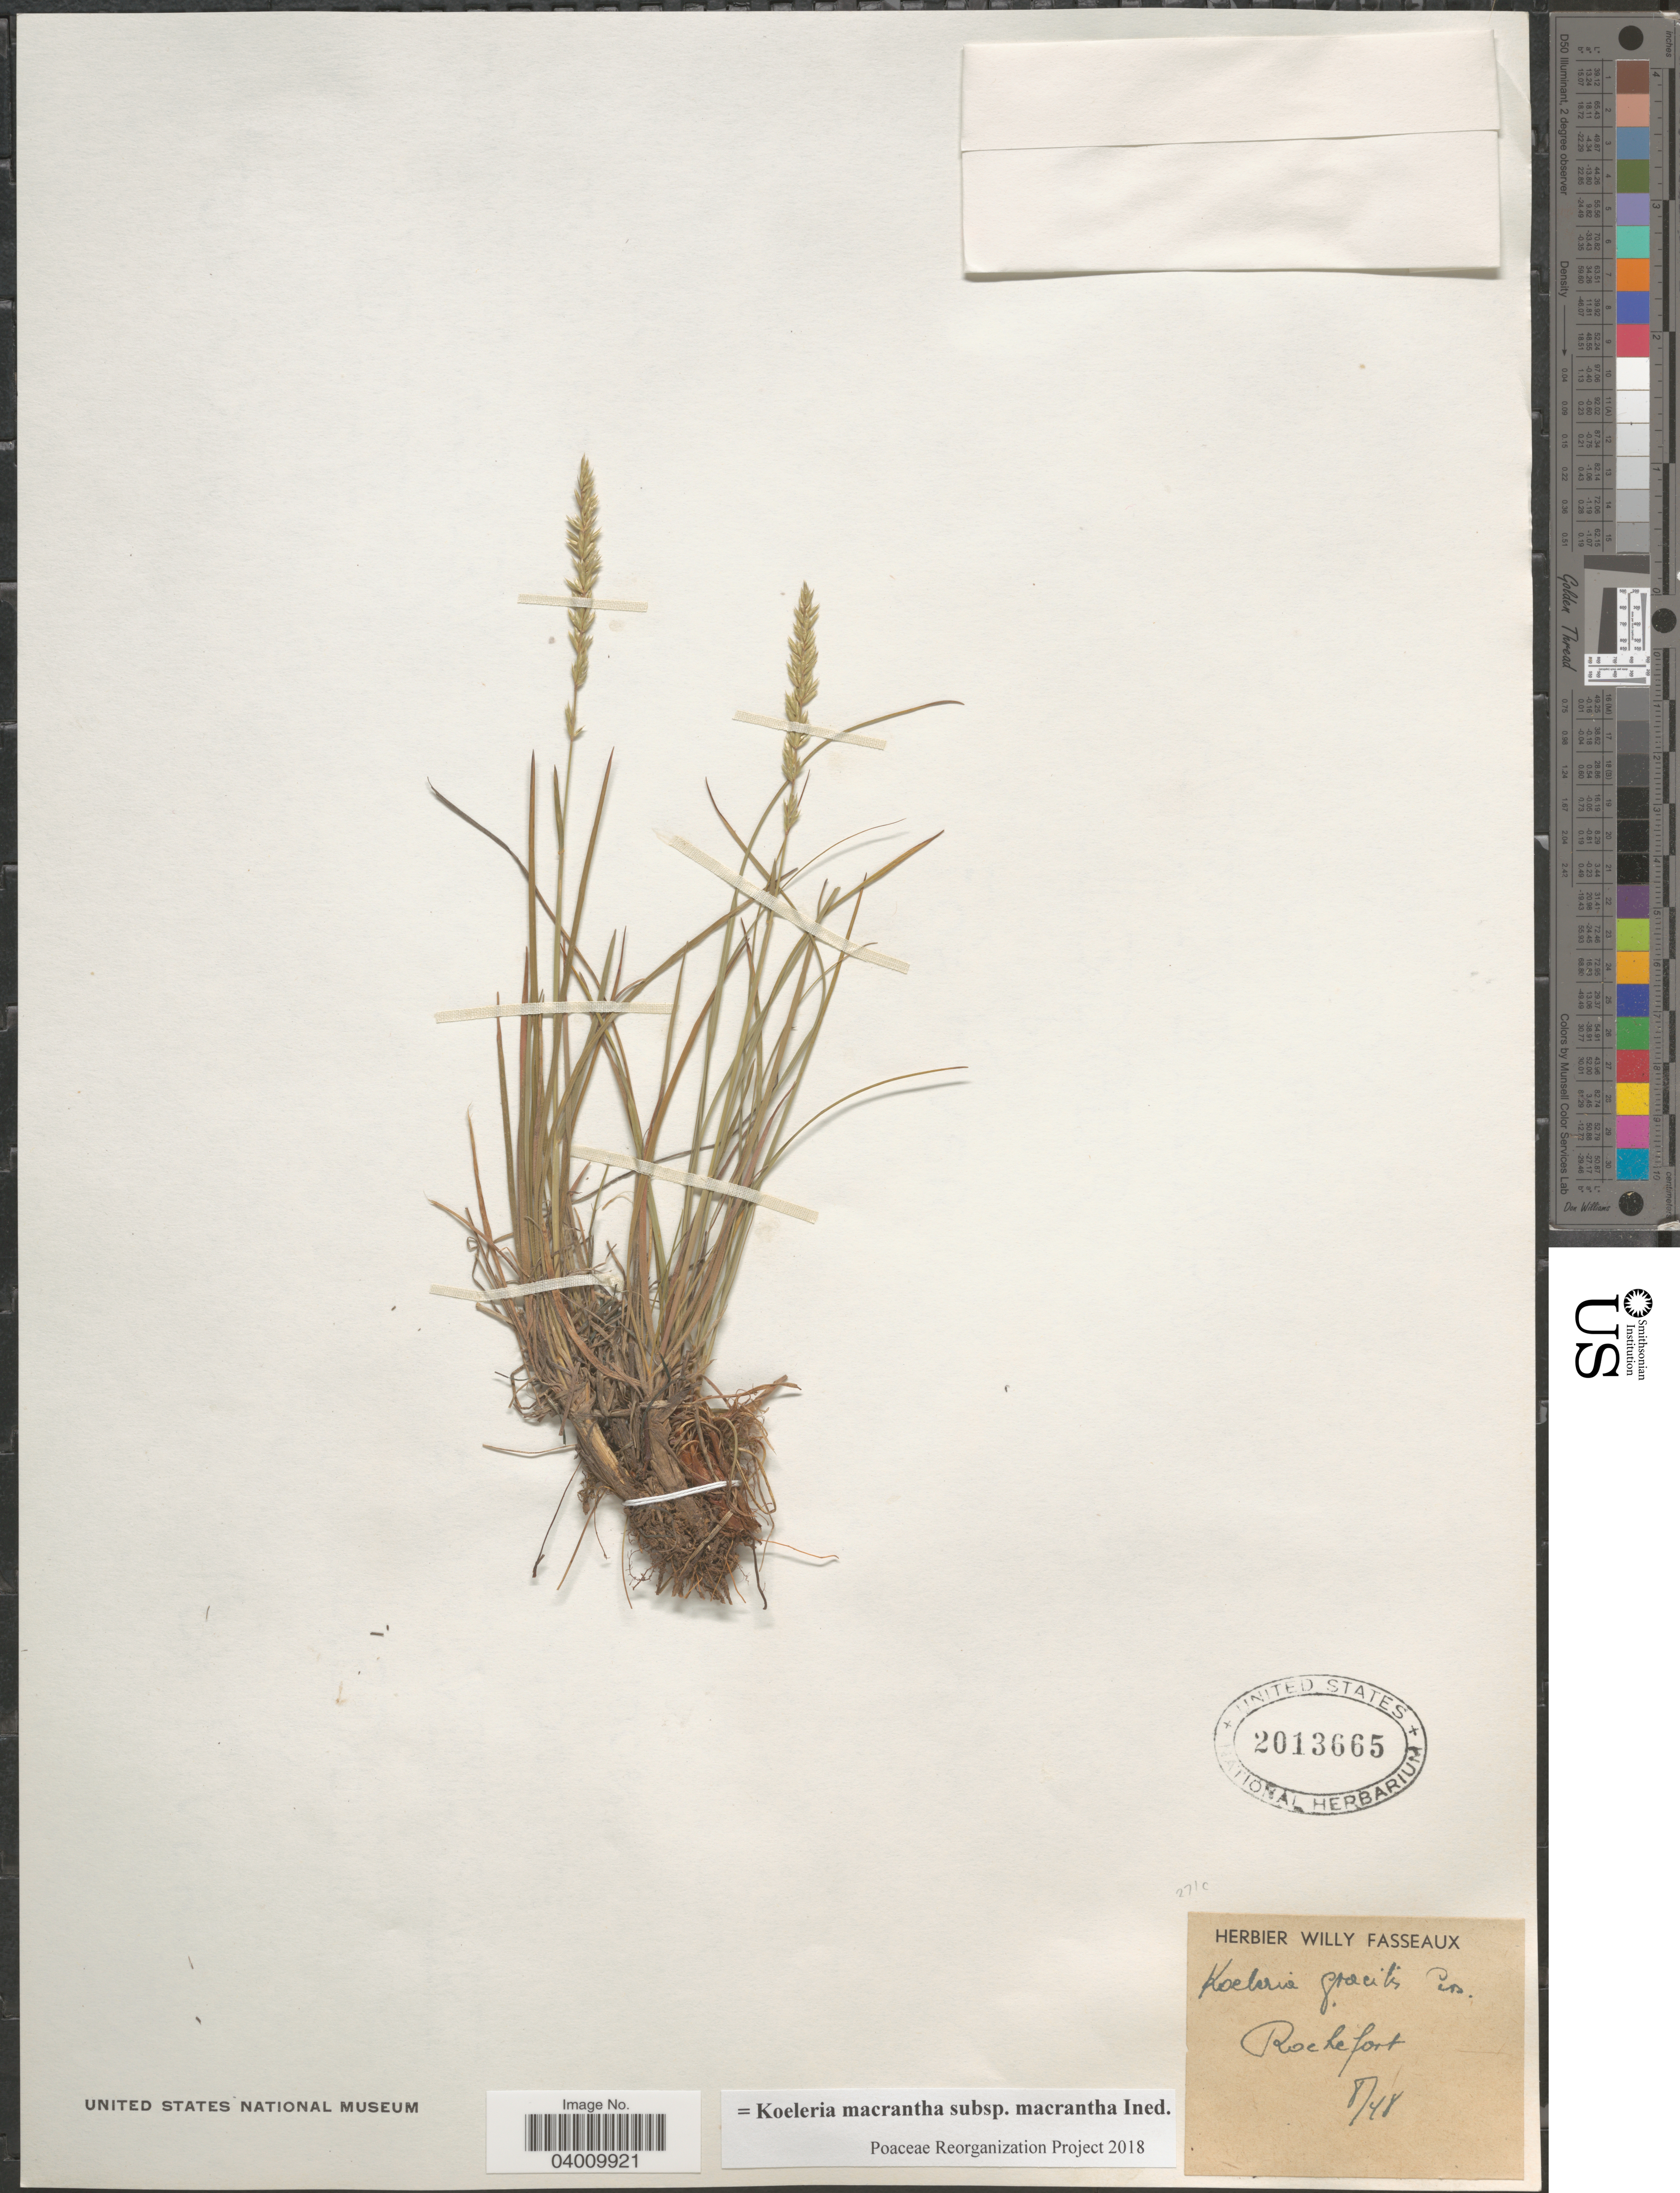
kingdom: Plantae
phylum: Tracheophyta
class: Liliopsida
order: Poales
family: Poaceae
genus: Koeleria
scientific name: Koeleria macrantha subsp. macrantha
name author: (Ledeb.) Schult.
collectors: Ex herb. Willy Fasseaux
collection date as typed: Transcribed d/m/y: /8/48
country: France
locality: Rochefort.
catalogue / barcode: US 2013665